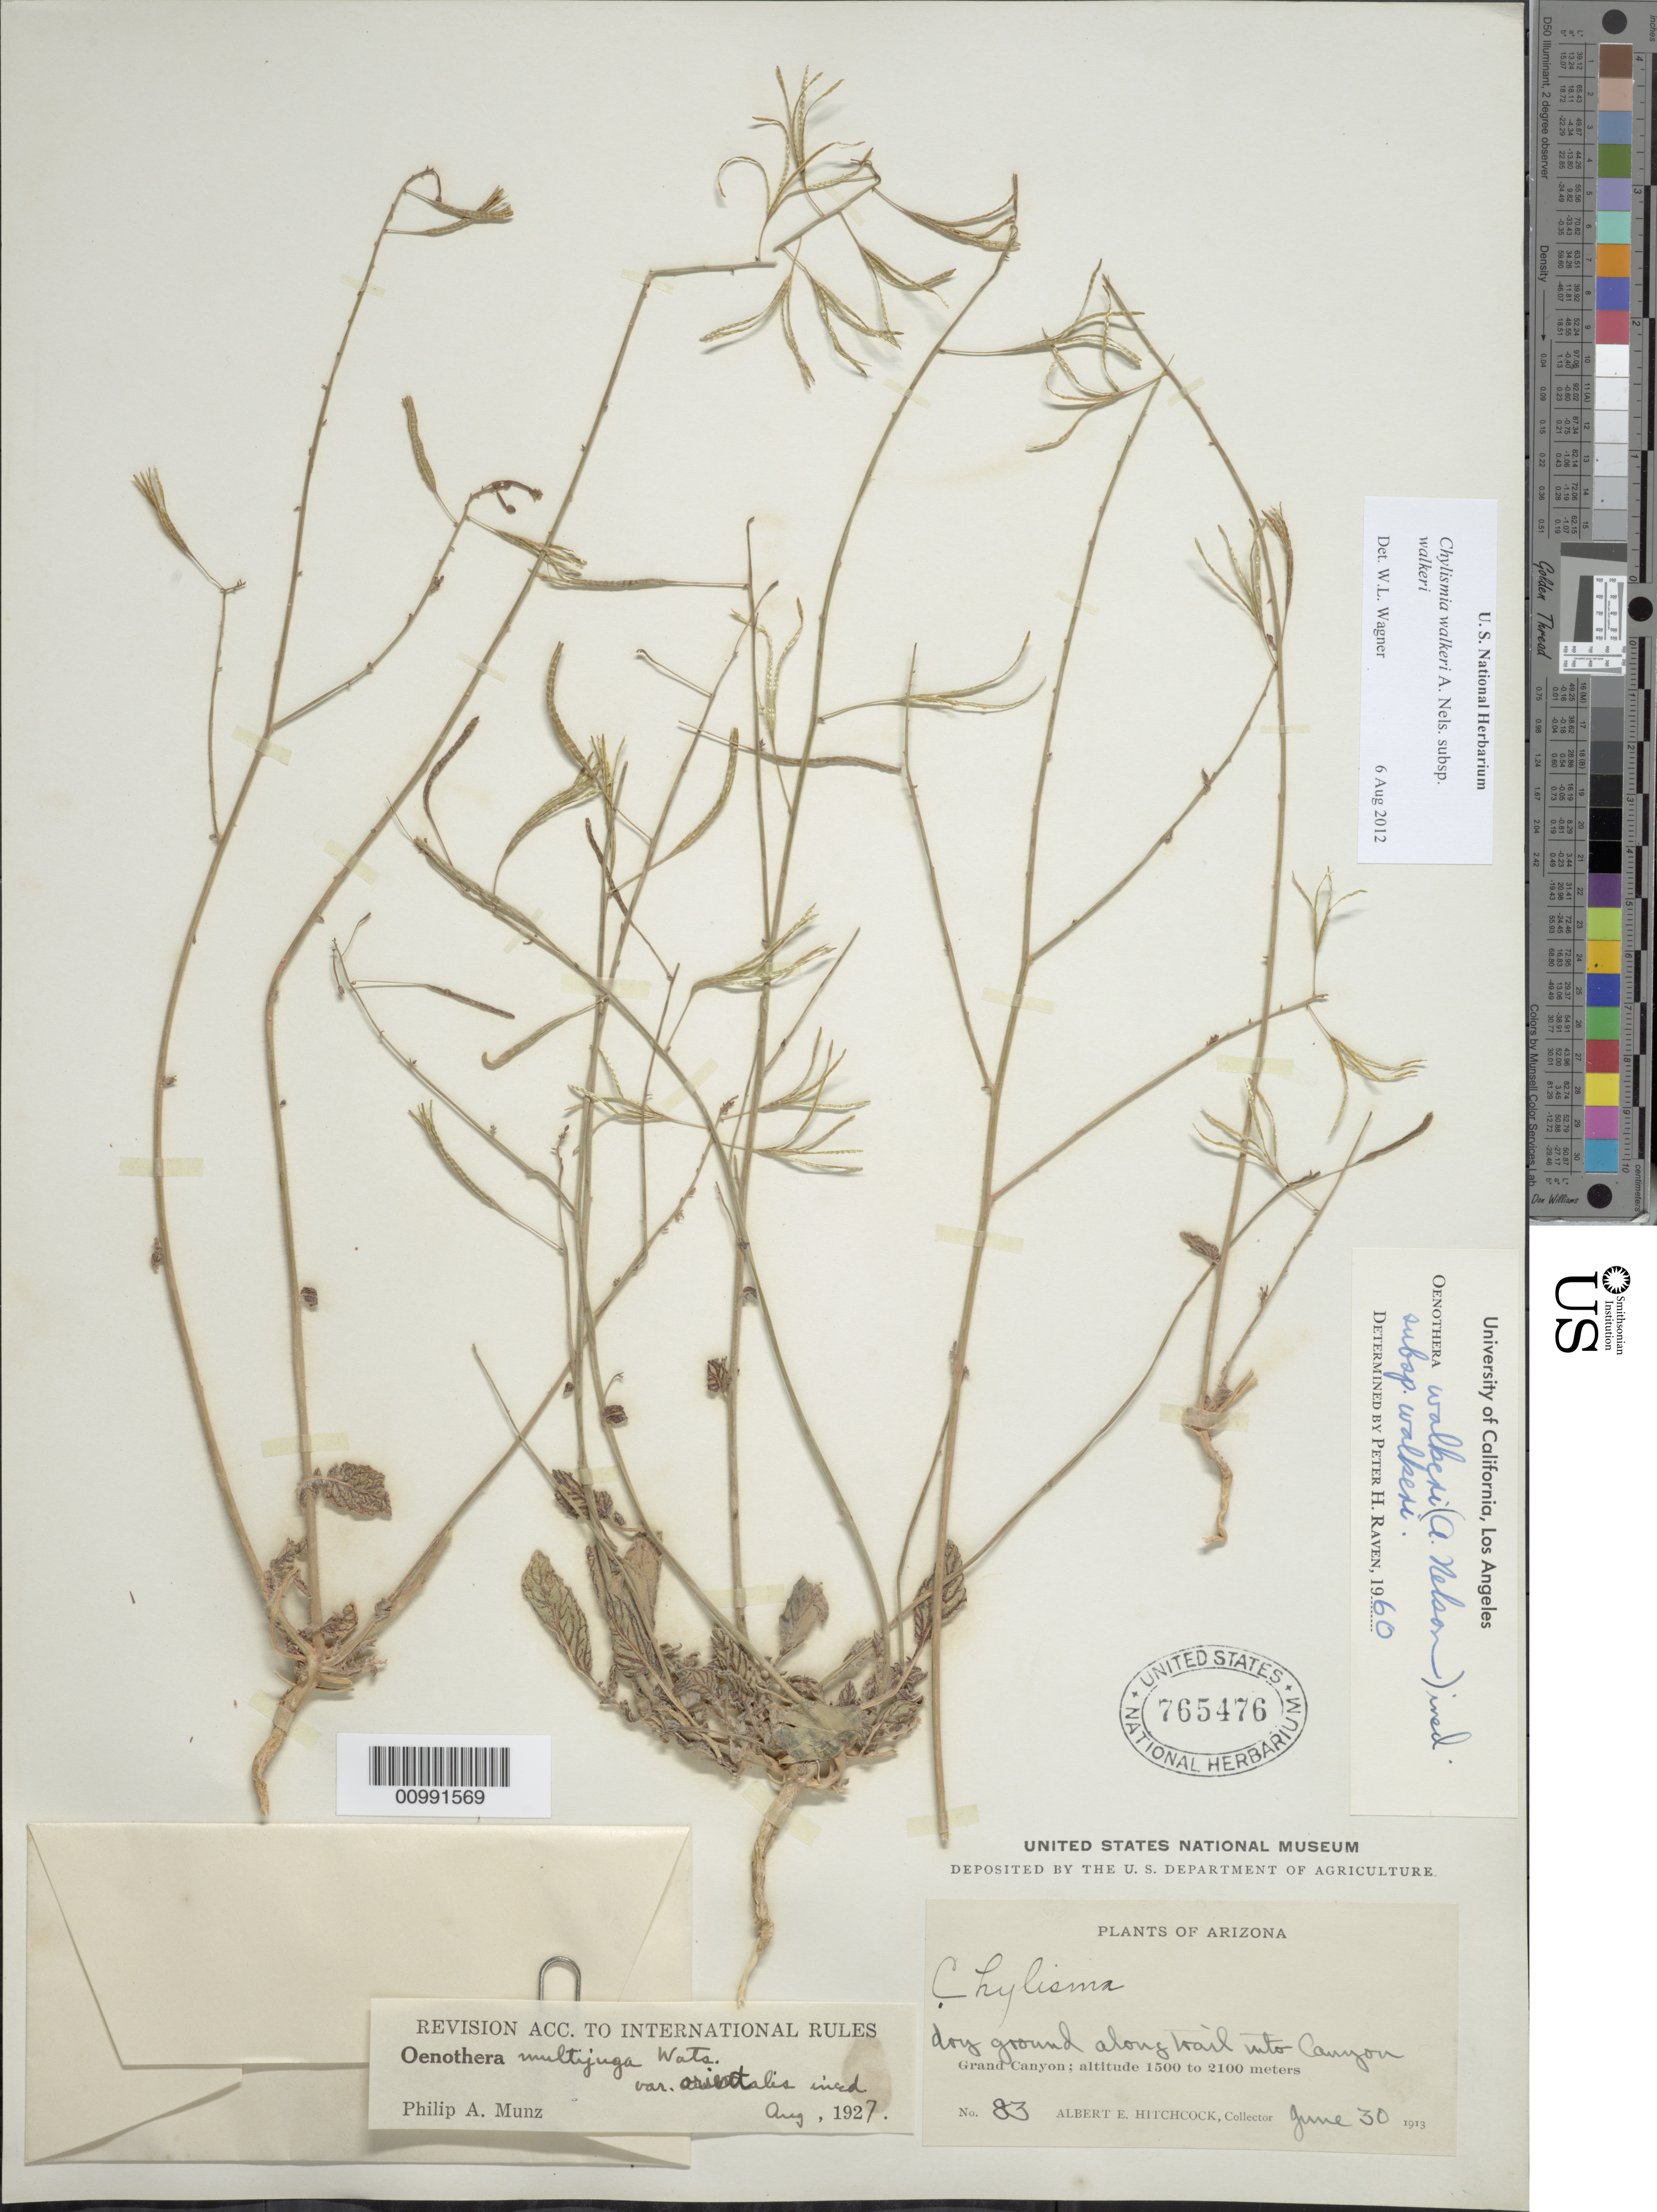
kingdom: Plantae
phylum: Tracheophyta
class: Magnoliopsida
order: Myrtales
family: Onagraceae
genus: Chylismia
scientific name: Chylismia walkeri subsp. walkeri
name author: A. Nelson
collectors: A. Hitchcock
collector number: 83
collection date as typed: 30 Jun 1913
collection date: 1913-06-30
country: United States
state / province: Arizona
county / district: Coconino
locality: Grand Canyon, dry ground along Trail Mountains Canyon.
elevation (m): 1500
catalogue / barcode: US 765476